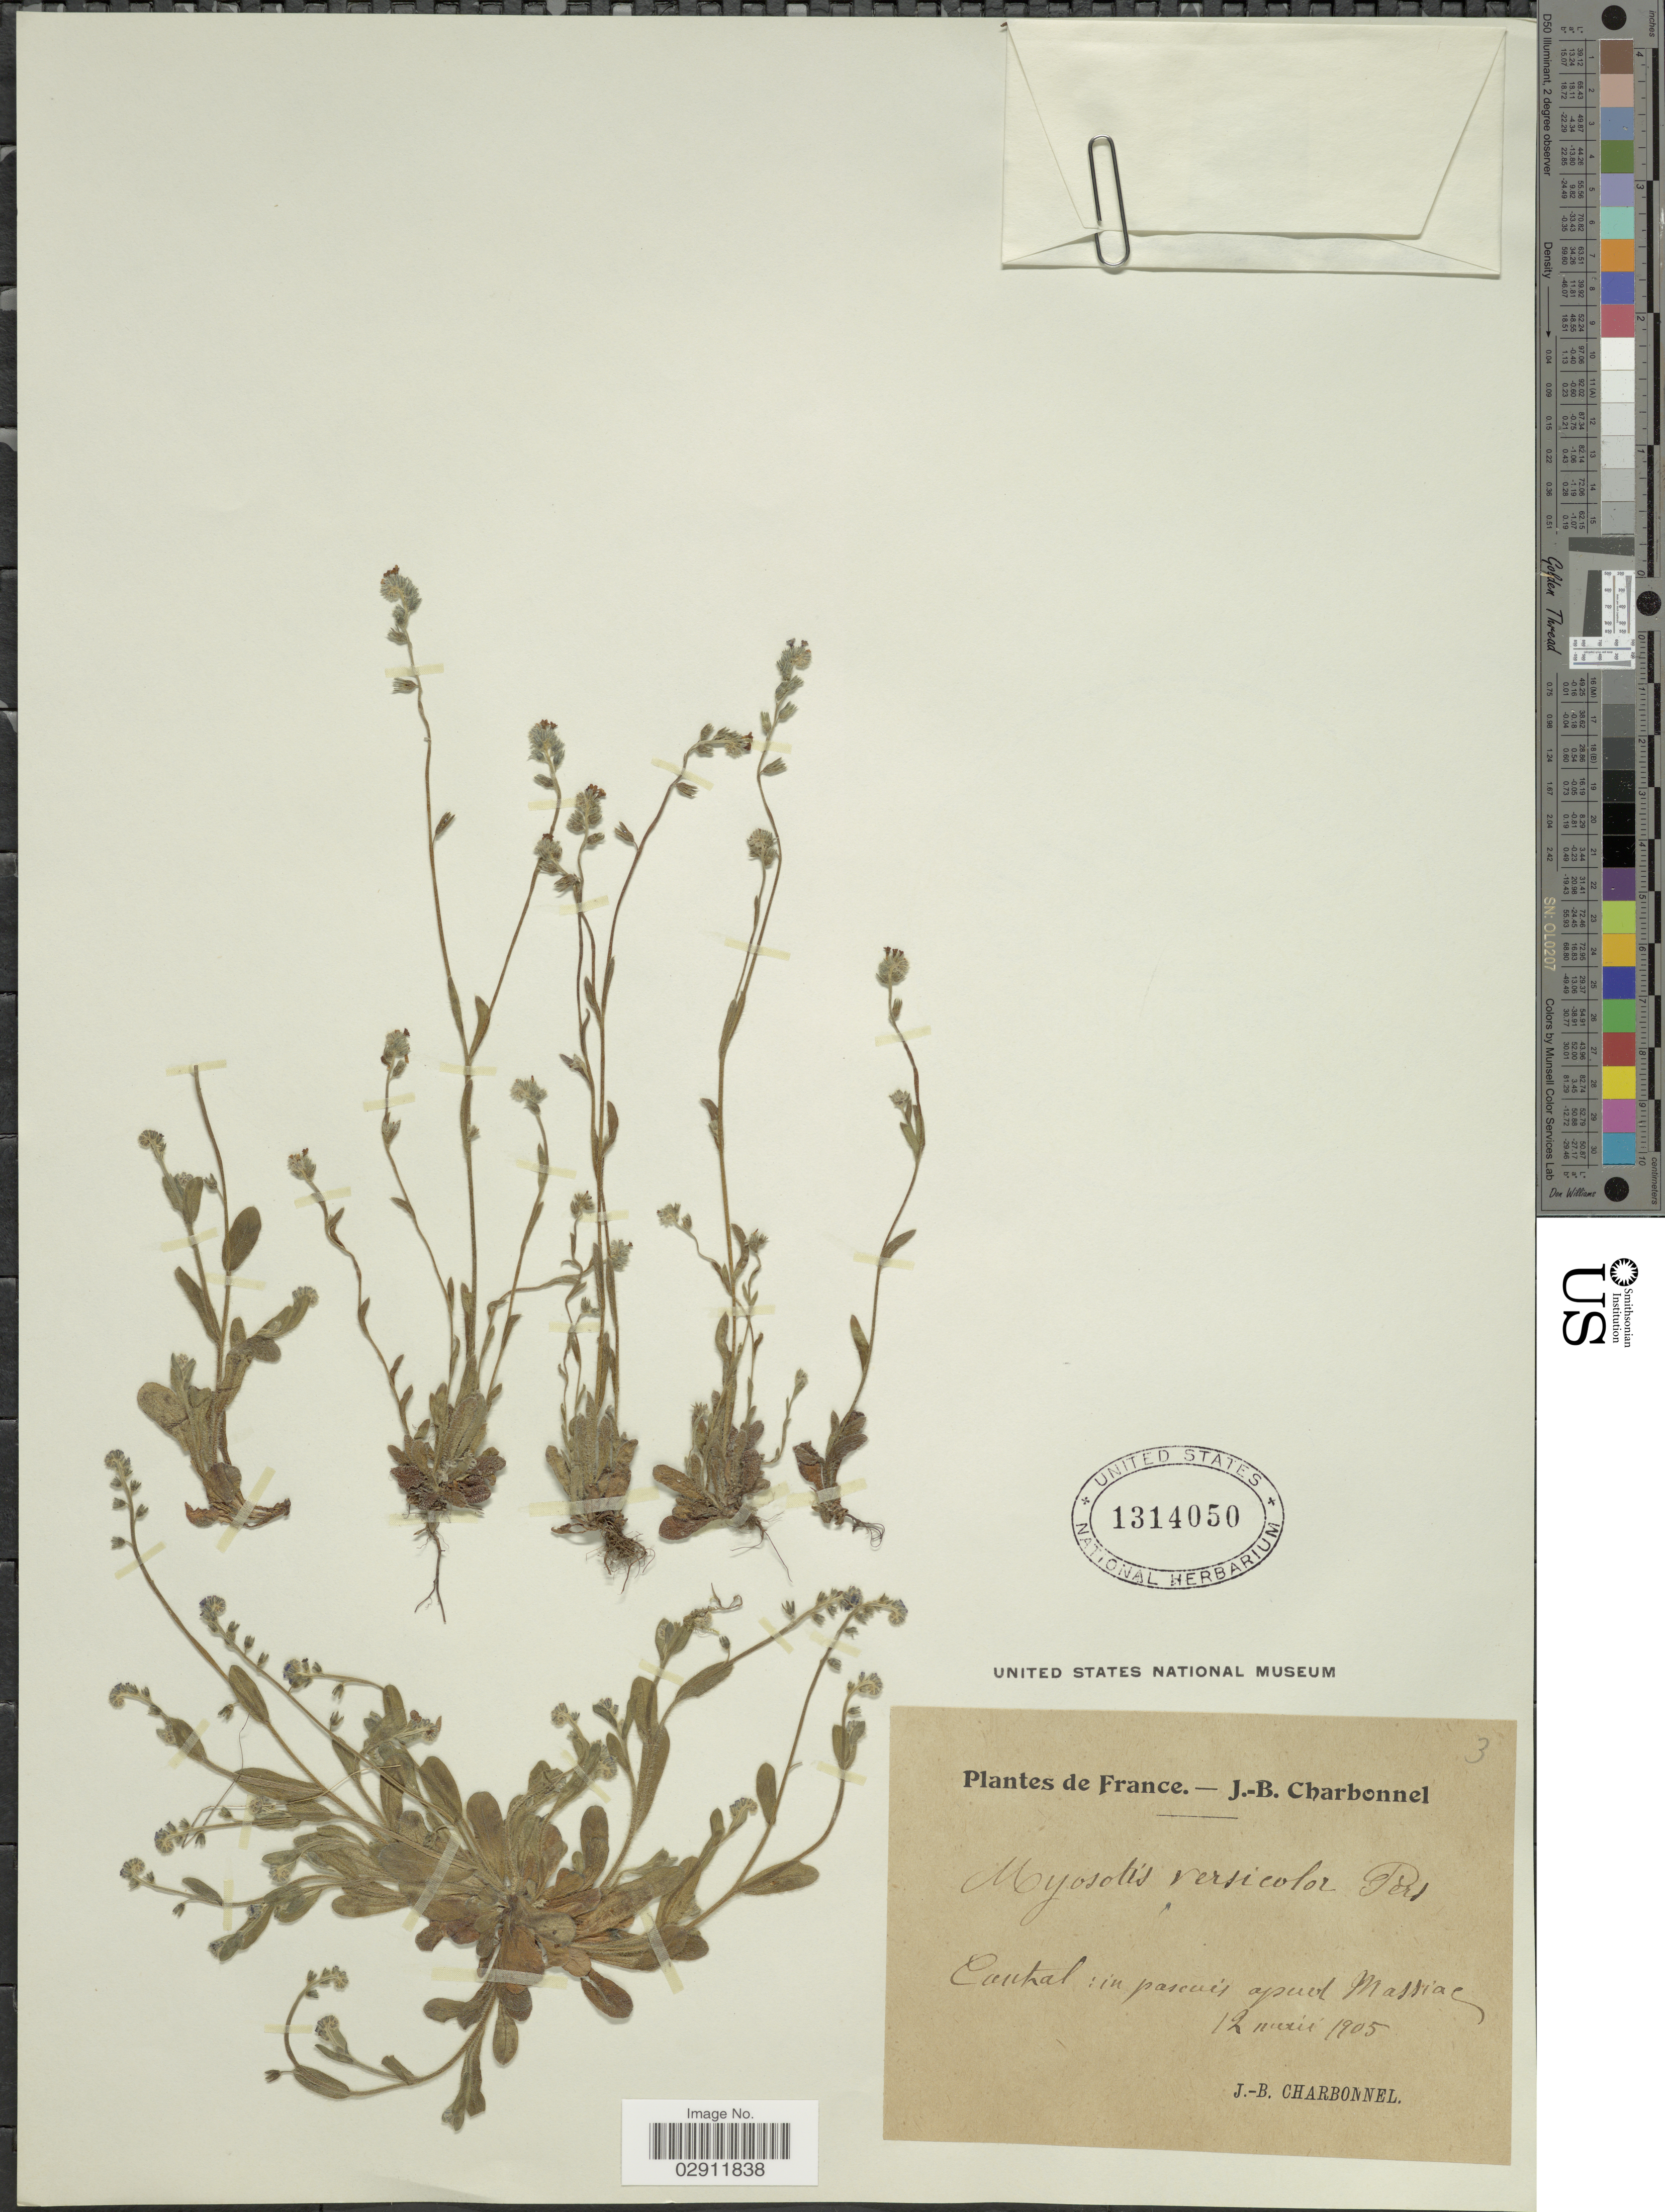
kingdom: Plantae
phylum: Tracheophyta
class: Magnoliopsida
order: Boraginales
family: Boraginaceae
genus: Myosotis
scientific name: Myosotis versicolor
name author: Sm.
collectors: J. Charbonnel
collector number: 3?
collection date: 1905-05-12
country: France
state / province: Auvergne-Rhône-Alpes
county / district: Cantal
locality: Cantal: in pascués apad [interpreted] Massiac.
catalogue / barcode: US 1314050